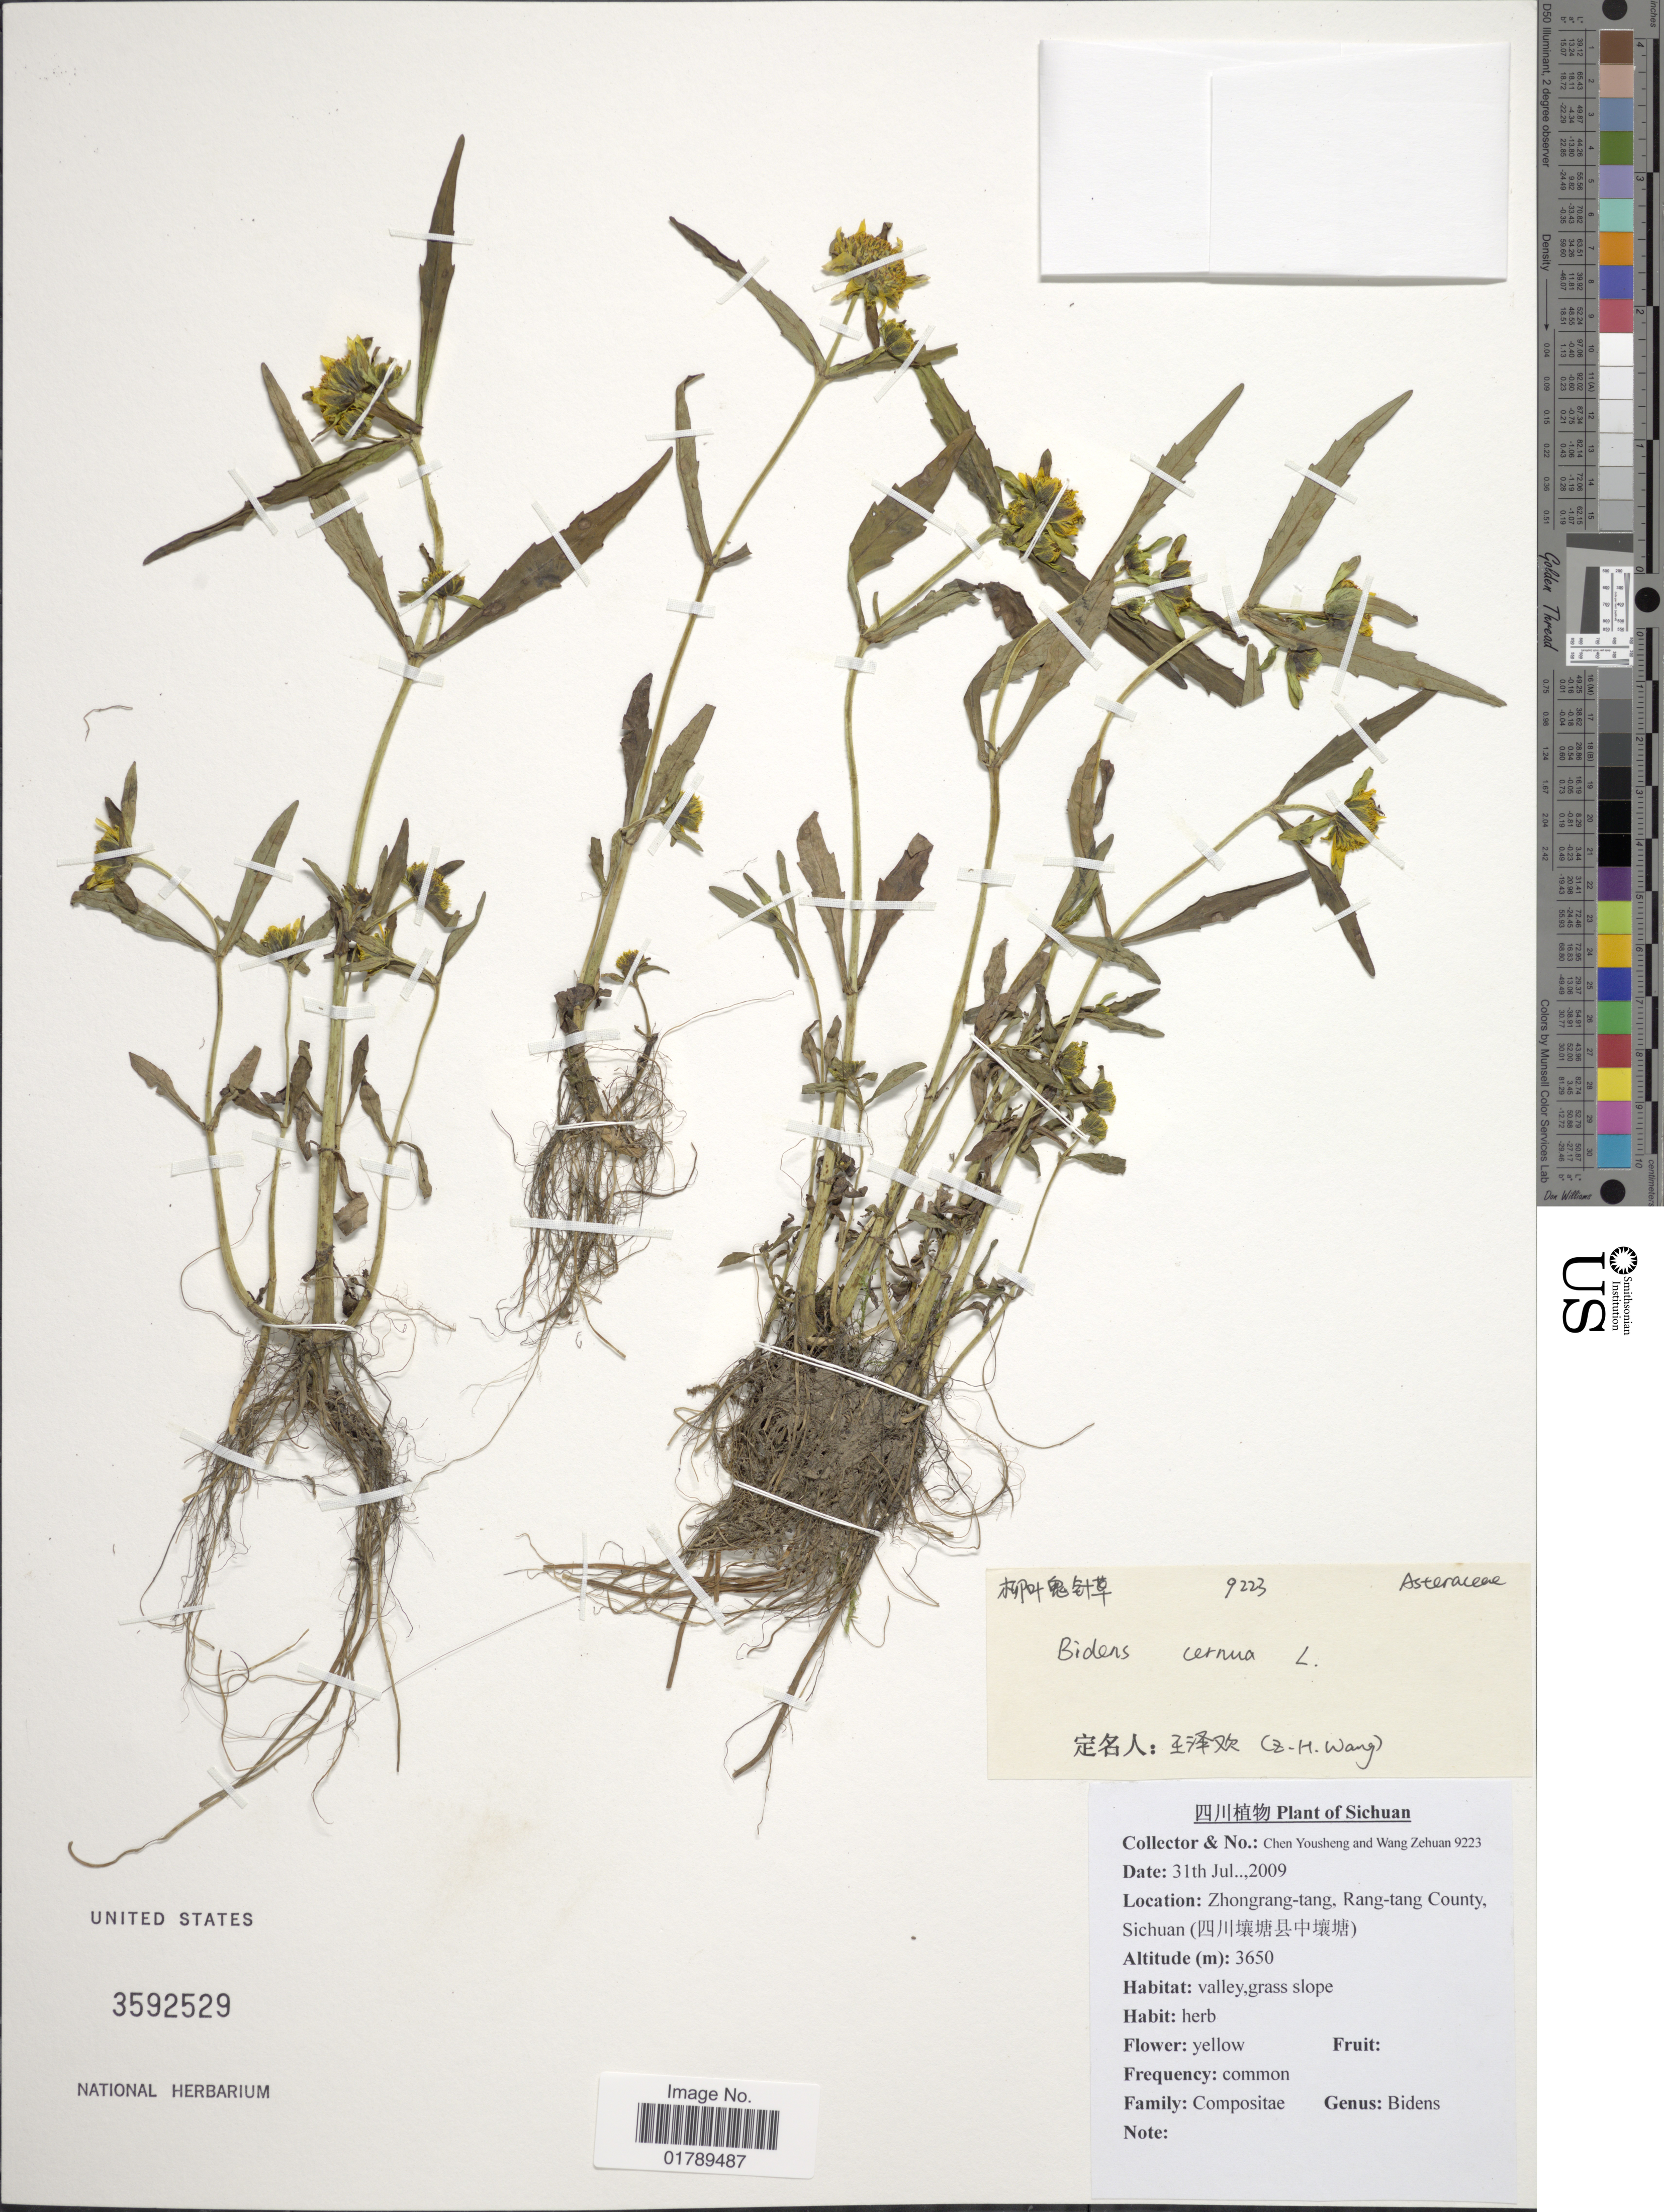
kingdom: Plantae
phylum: Tracheophyta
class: Magnoliopsida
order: Asterales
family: Asteraceae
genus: Bidens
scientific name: Bidens cernua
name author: L.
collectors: C. Yousheng & W. Zehuan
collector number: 9223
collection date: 2009-07-31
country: China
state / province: Sichuan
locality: Sichuan. Zhongrang-tang, Rang-tang County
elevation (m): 3650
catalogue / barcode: US 3592529